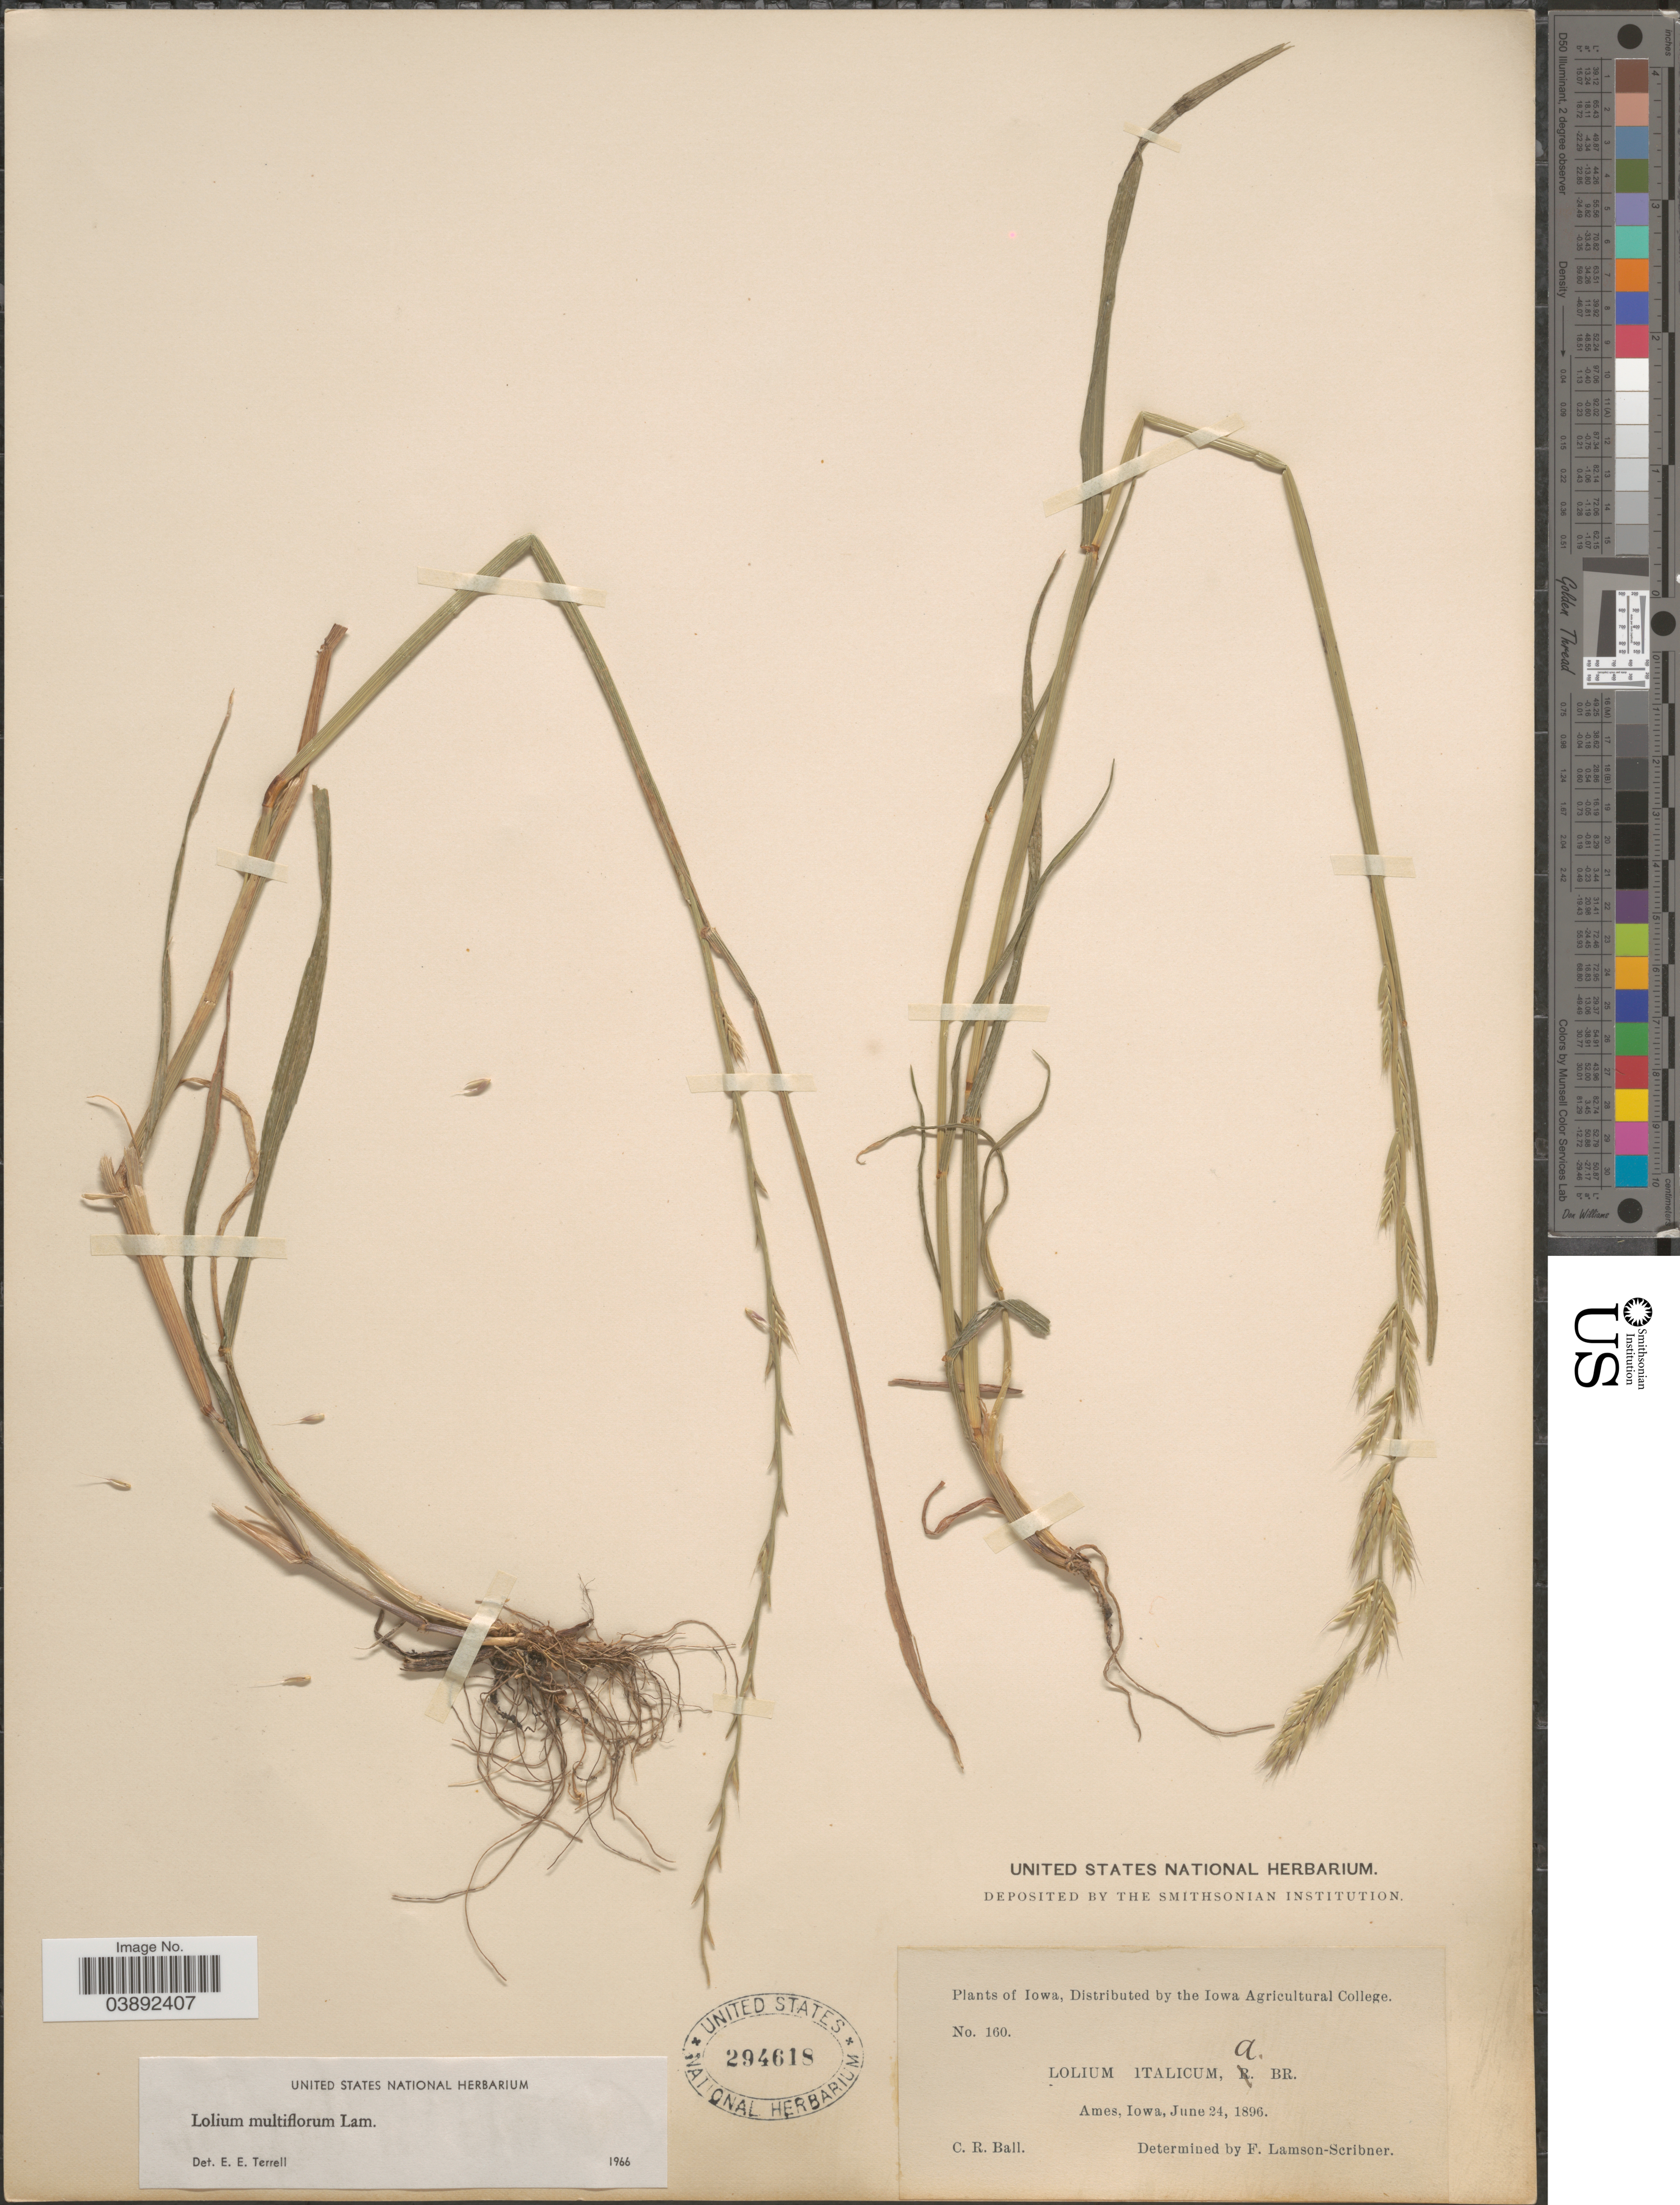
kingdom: Plantae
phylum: Tracheophyta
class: Liliopsida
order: Poales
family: Poaceae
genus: Lolium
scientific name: Lolium multiflorum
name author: Lam.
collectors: C. R. Ball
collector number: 160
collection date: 1896-06-24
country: United States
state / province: Iowa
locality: Ames.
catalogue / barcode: US 294618